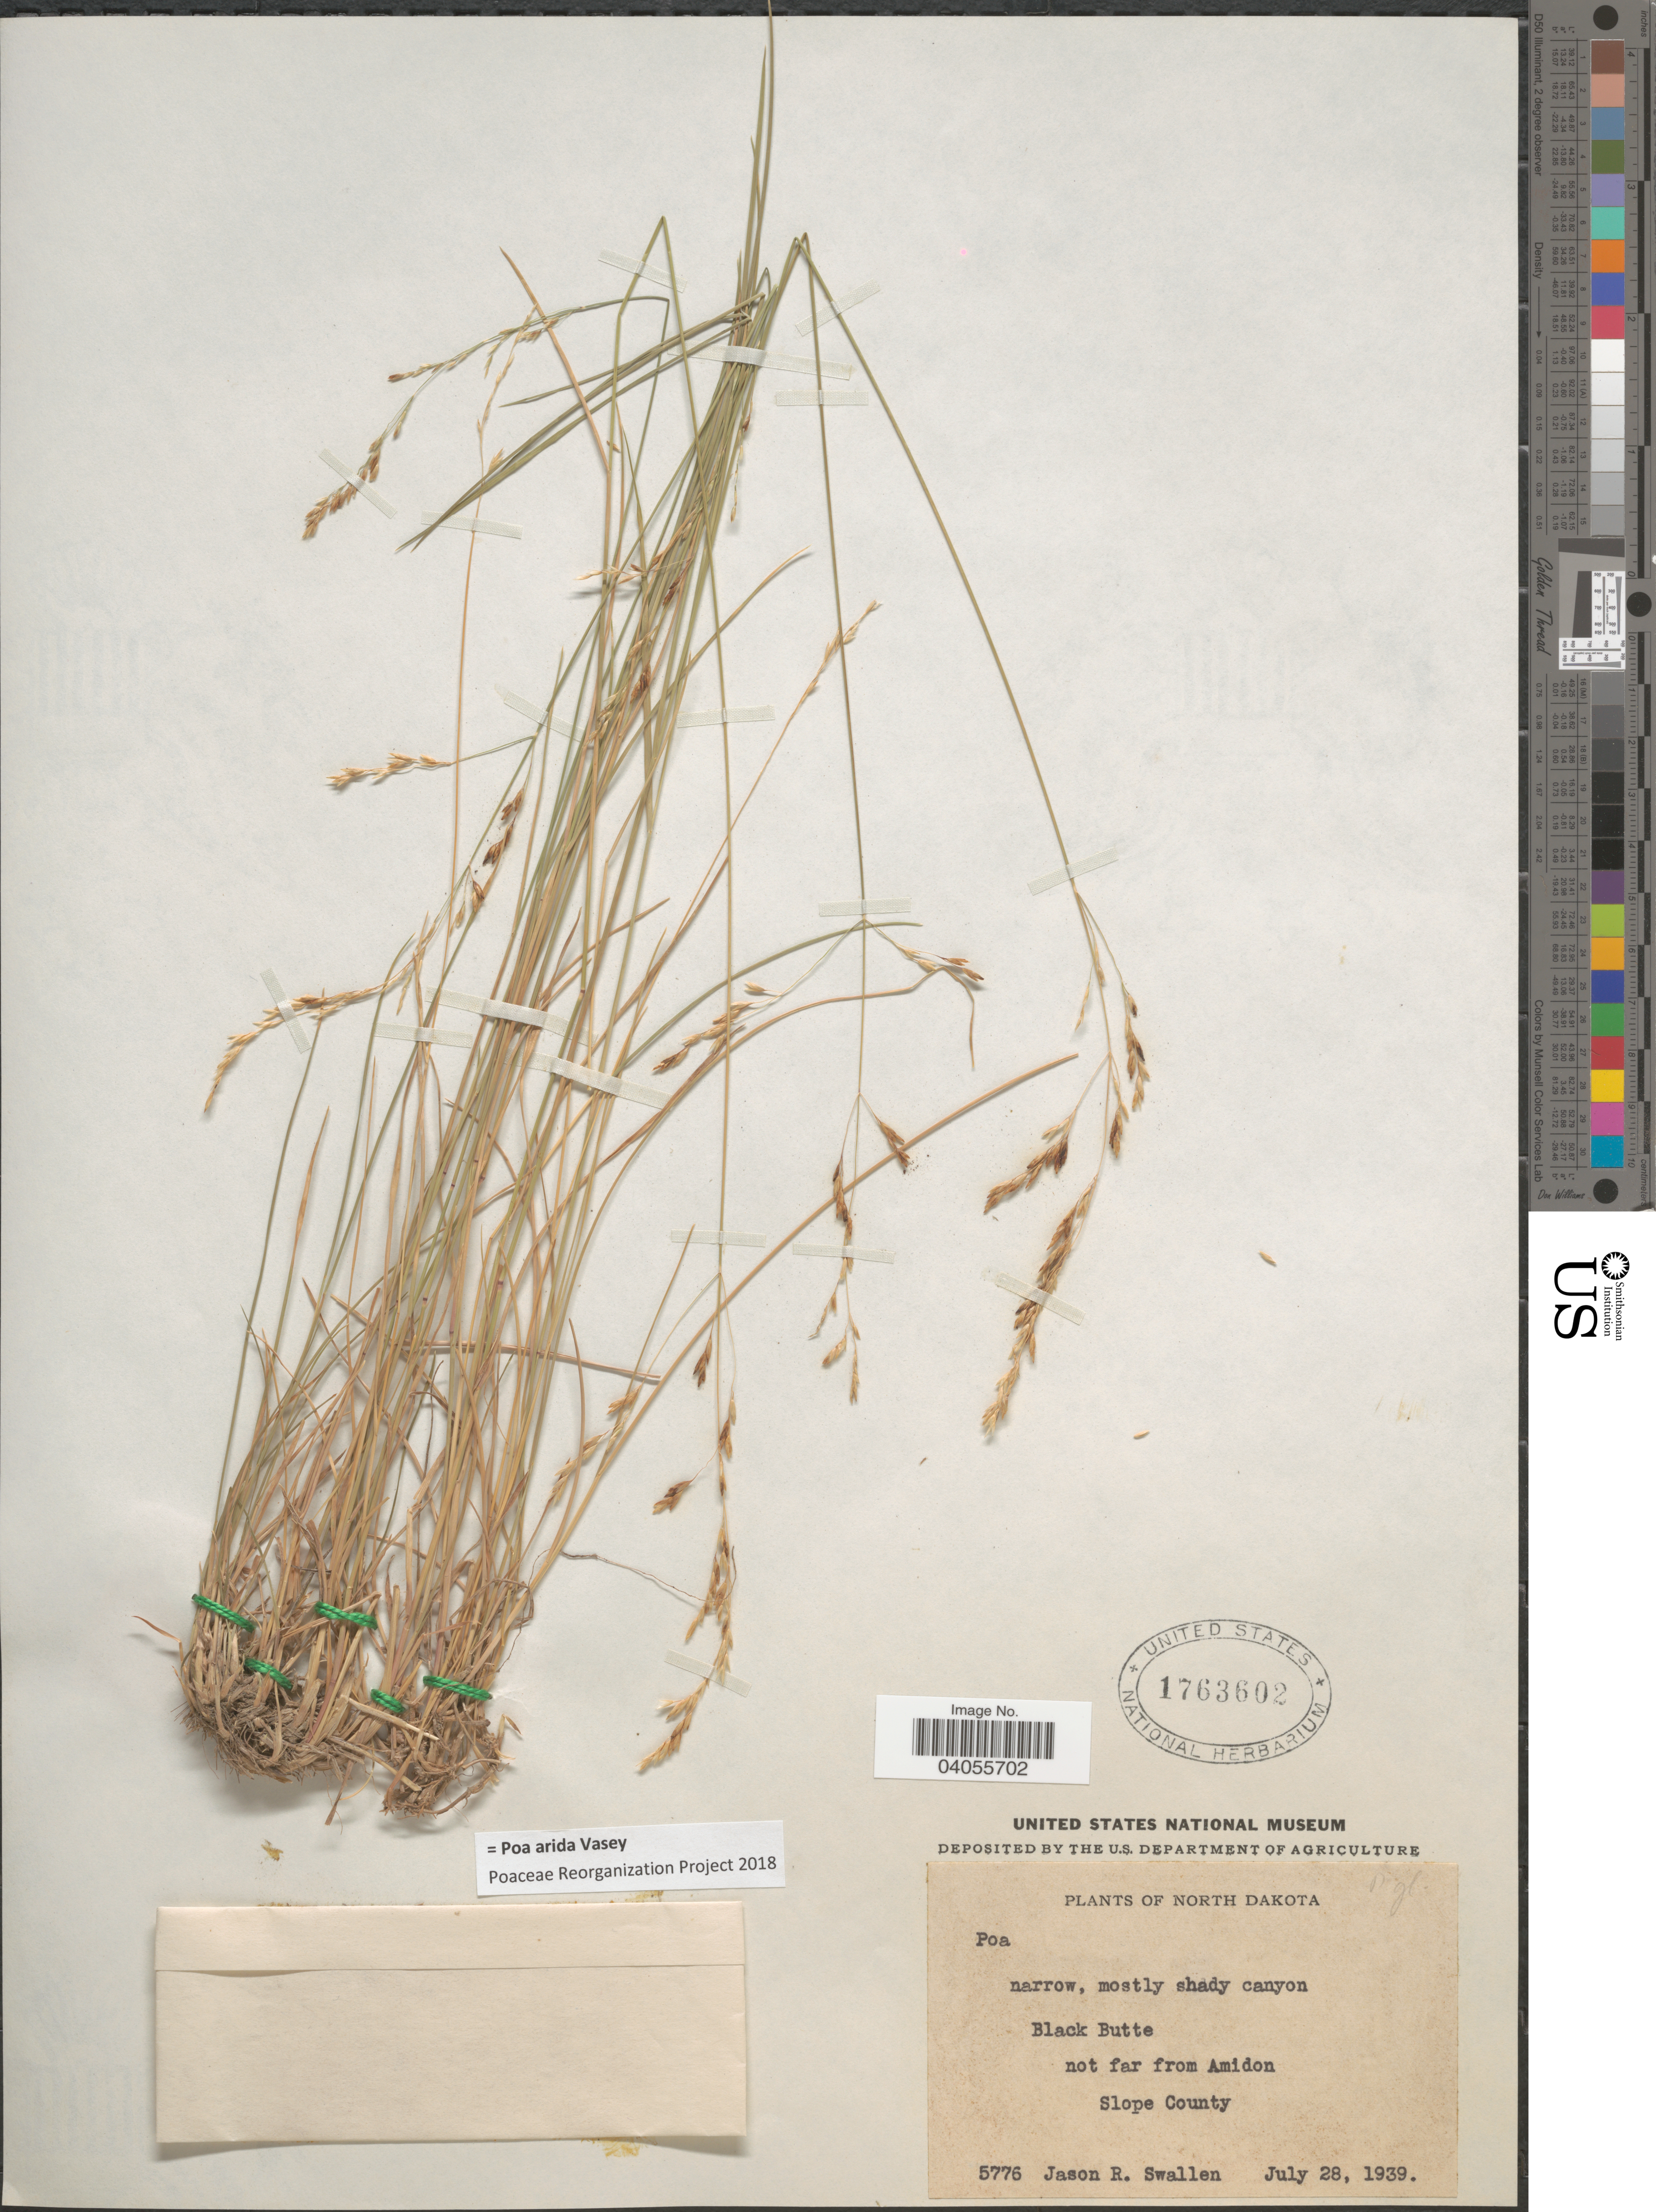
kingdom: Plantae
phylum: Tracheophyta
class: Liliopsida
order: Poales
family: Poaceae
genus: Poa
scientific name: Poa arida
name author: Vasey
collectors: J. R. Swallen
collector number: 5776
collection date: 1939-07-28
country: United States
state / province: North Dakota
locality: Black Butte, not far from Amidon, Slope County.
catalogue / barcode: US 1763602